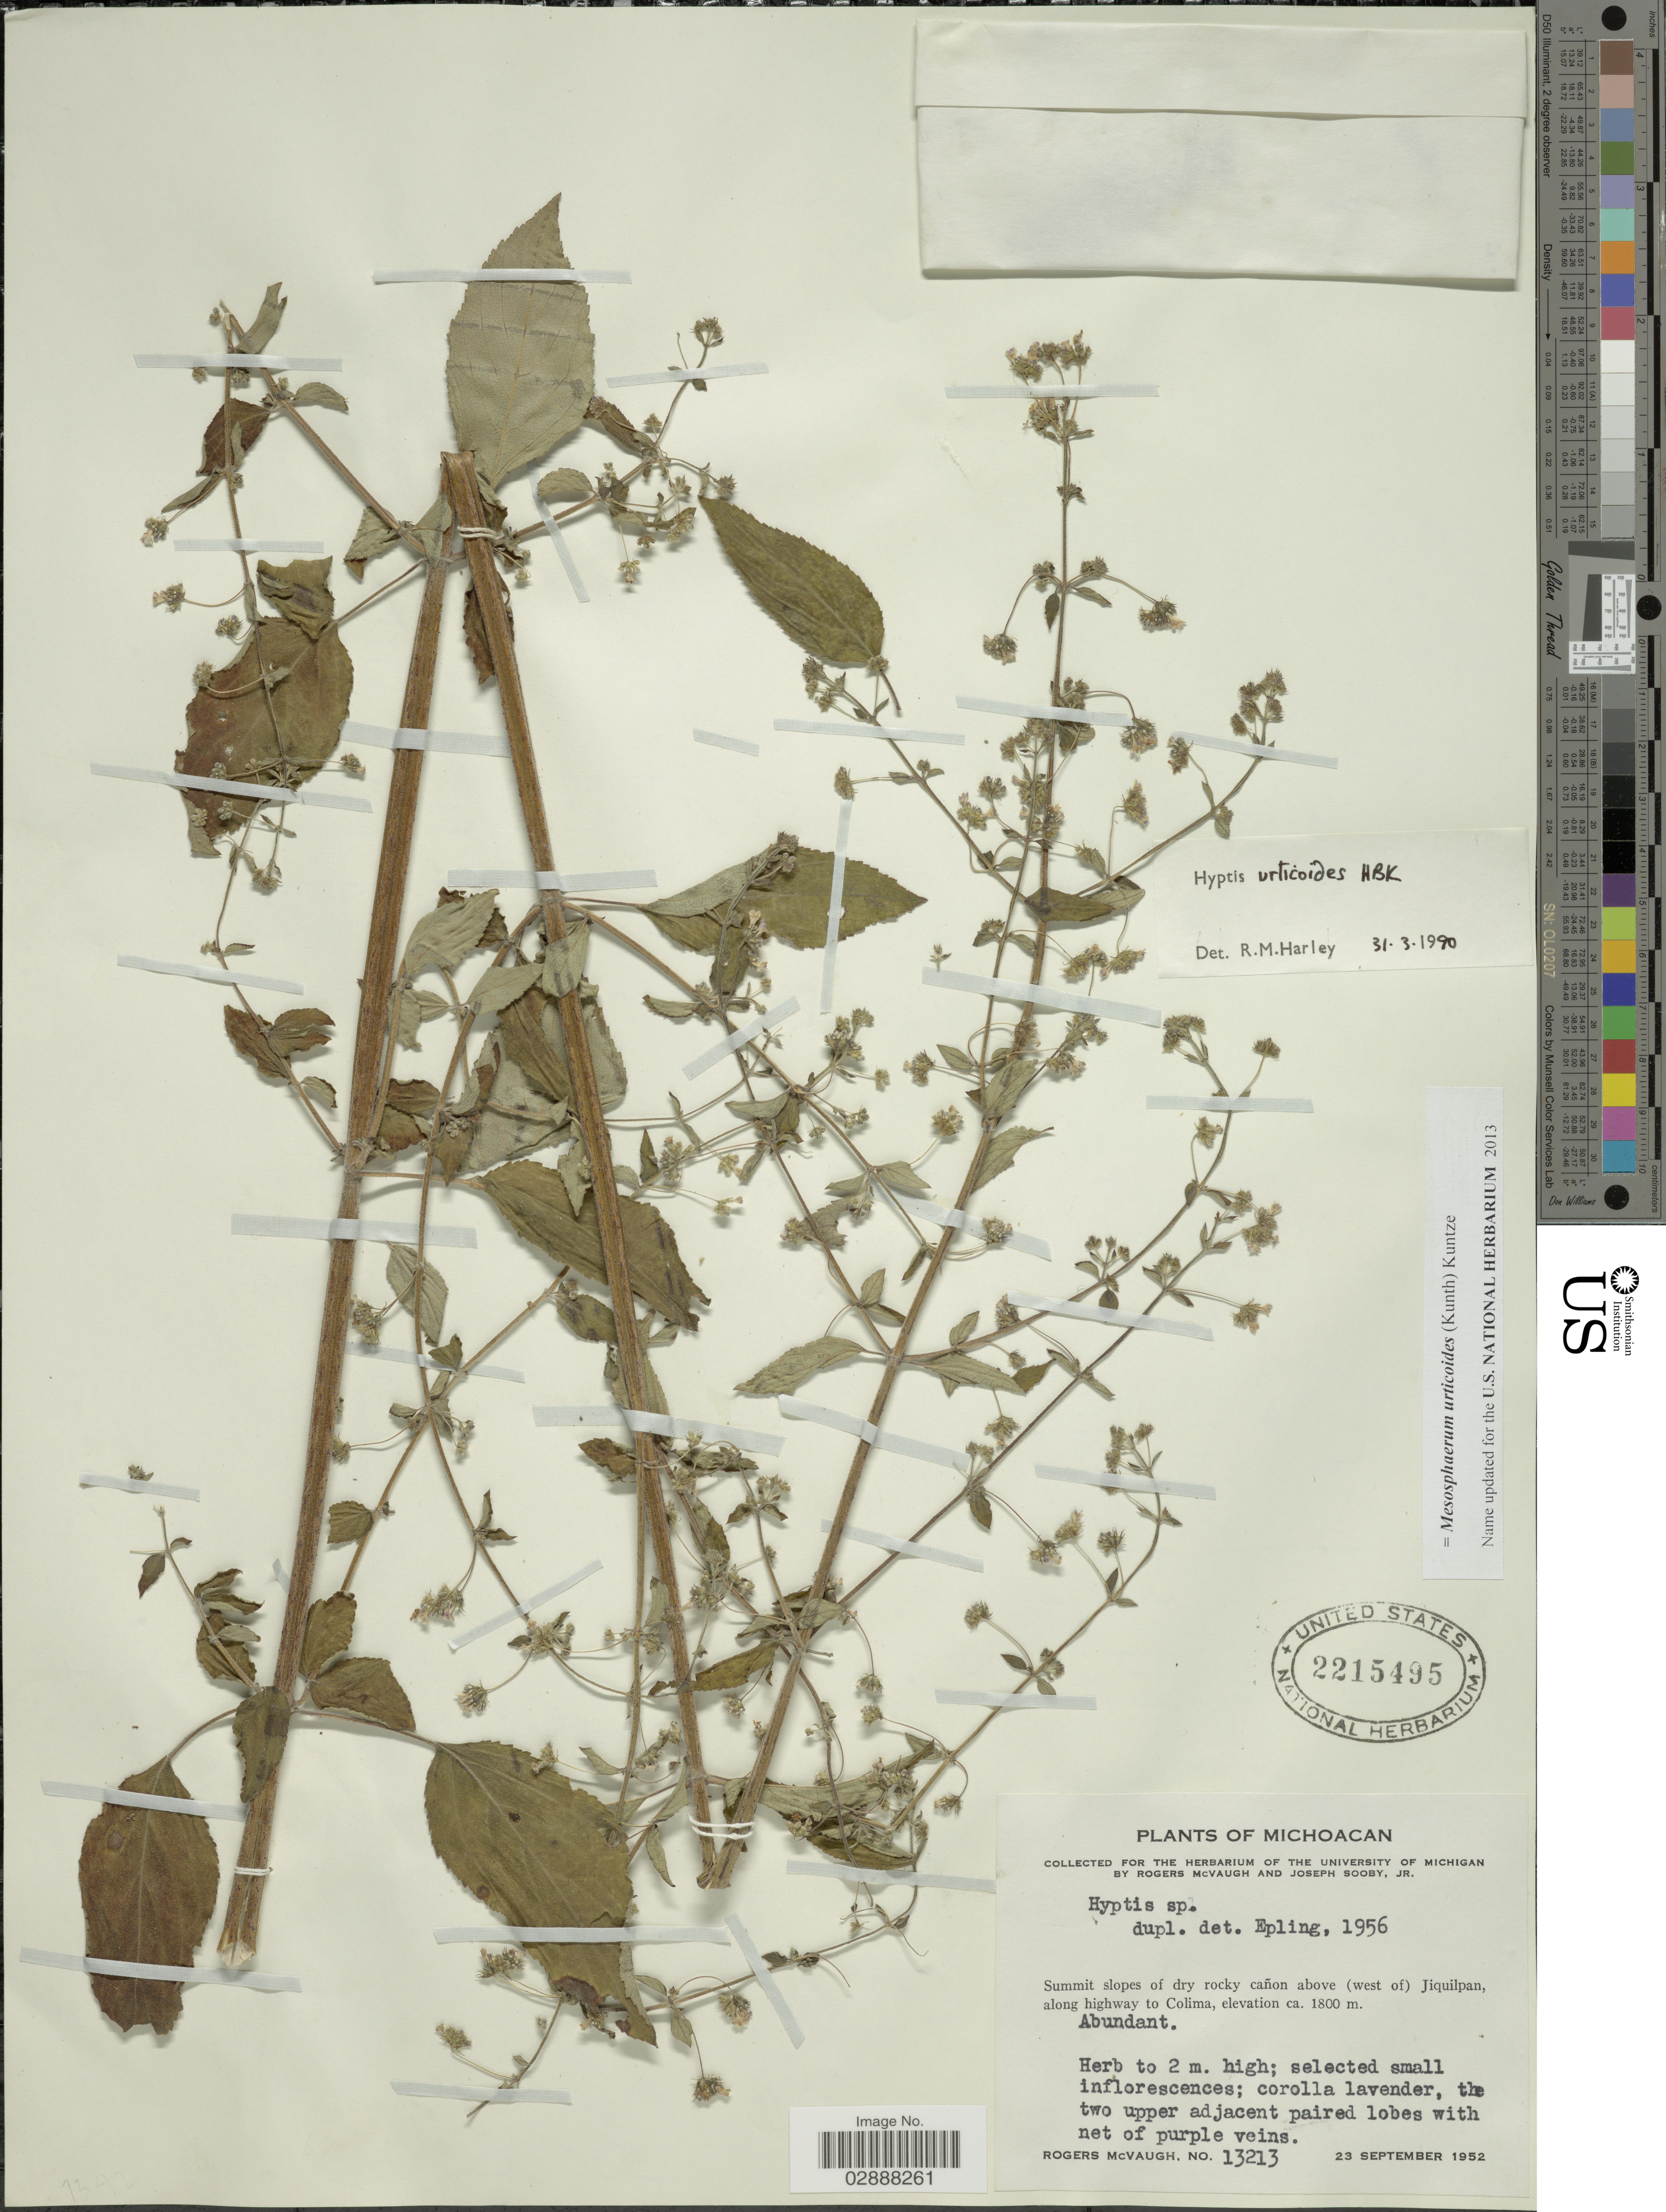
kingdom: Plantae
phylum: Tracheophyta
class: Magnoliopsida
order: Lamiales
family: Lamiaceae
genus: Mesosphaerum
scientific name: Mesosphaerum urticoides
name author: (Kunth) Kuntze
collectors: R. McVaugh & J. Sooby Jr.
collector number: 13213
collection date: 1952-09-23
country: Mexico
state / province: Michoacán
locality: Summit slopes of dry rocky cañon above (west of) Jiquilpan, along highway to Colima.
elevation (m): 1800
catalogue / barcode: US 2215495